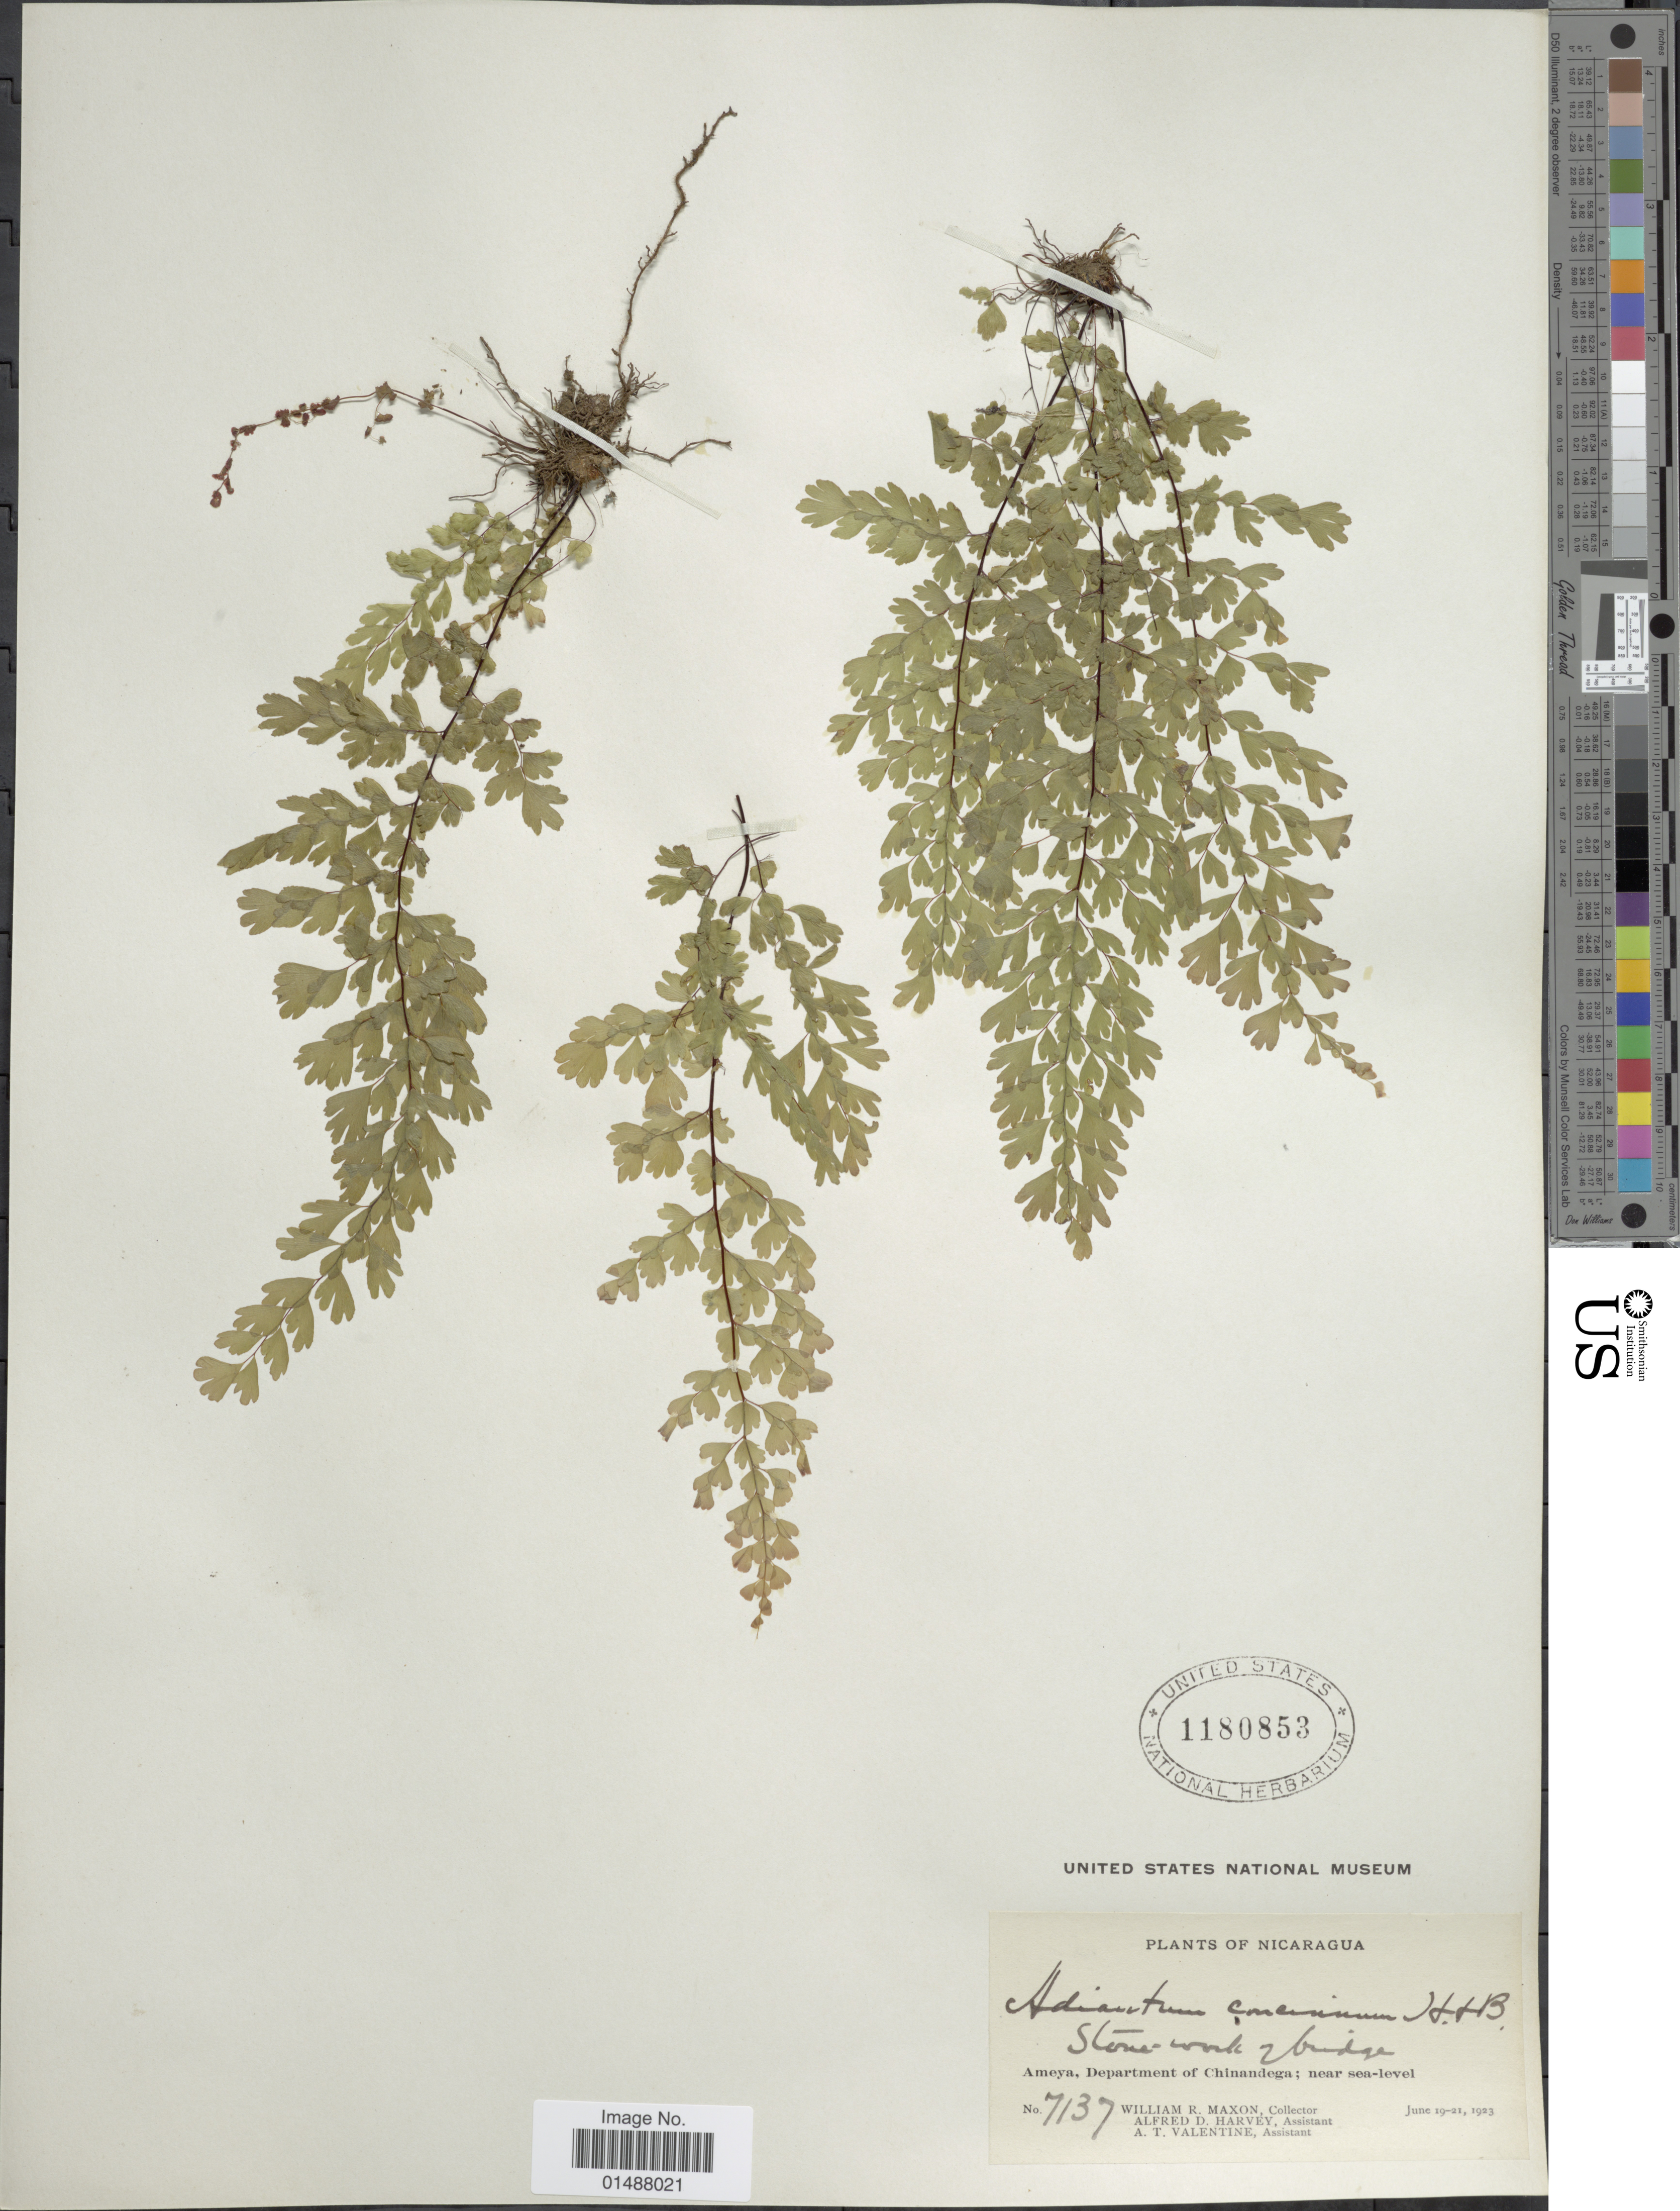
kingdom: Plantae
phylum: Tracheophyta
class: Polypodiopsida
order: Polypodiales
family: Pteridaceae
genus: Adiantum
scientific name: Adiantum concinnum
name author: Humb. & Bonpl. ex Willd.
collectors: W. R. Maxon, A. D. Harvey & A. Valentine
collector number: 7137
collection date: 1923-06-19/1923-06-21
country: Nicaragua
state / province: Chinandega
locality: Ameya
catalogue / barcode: US 1180853